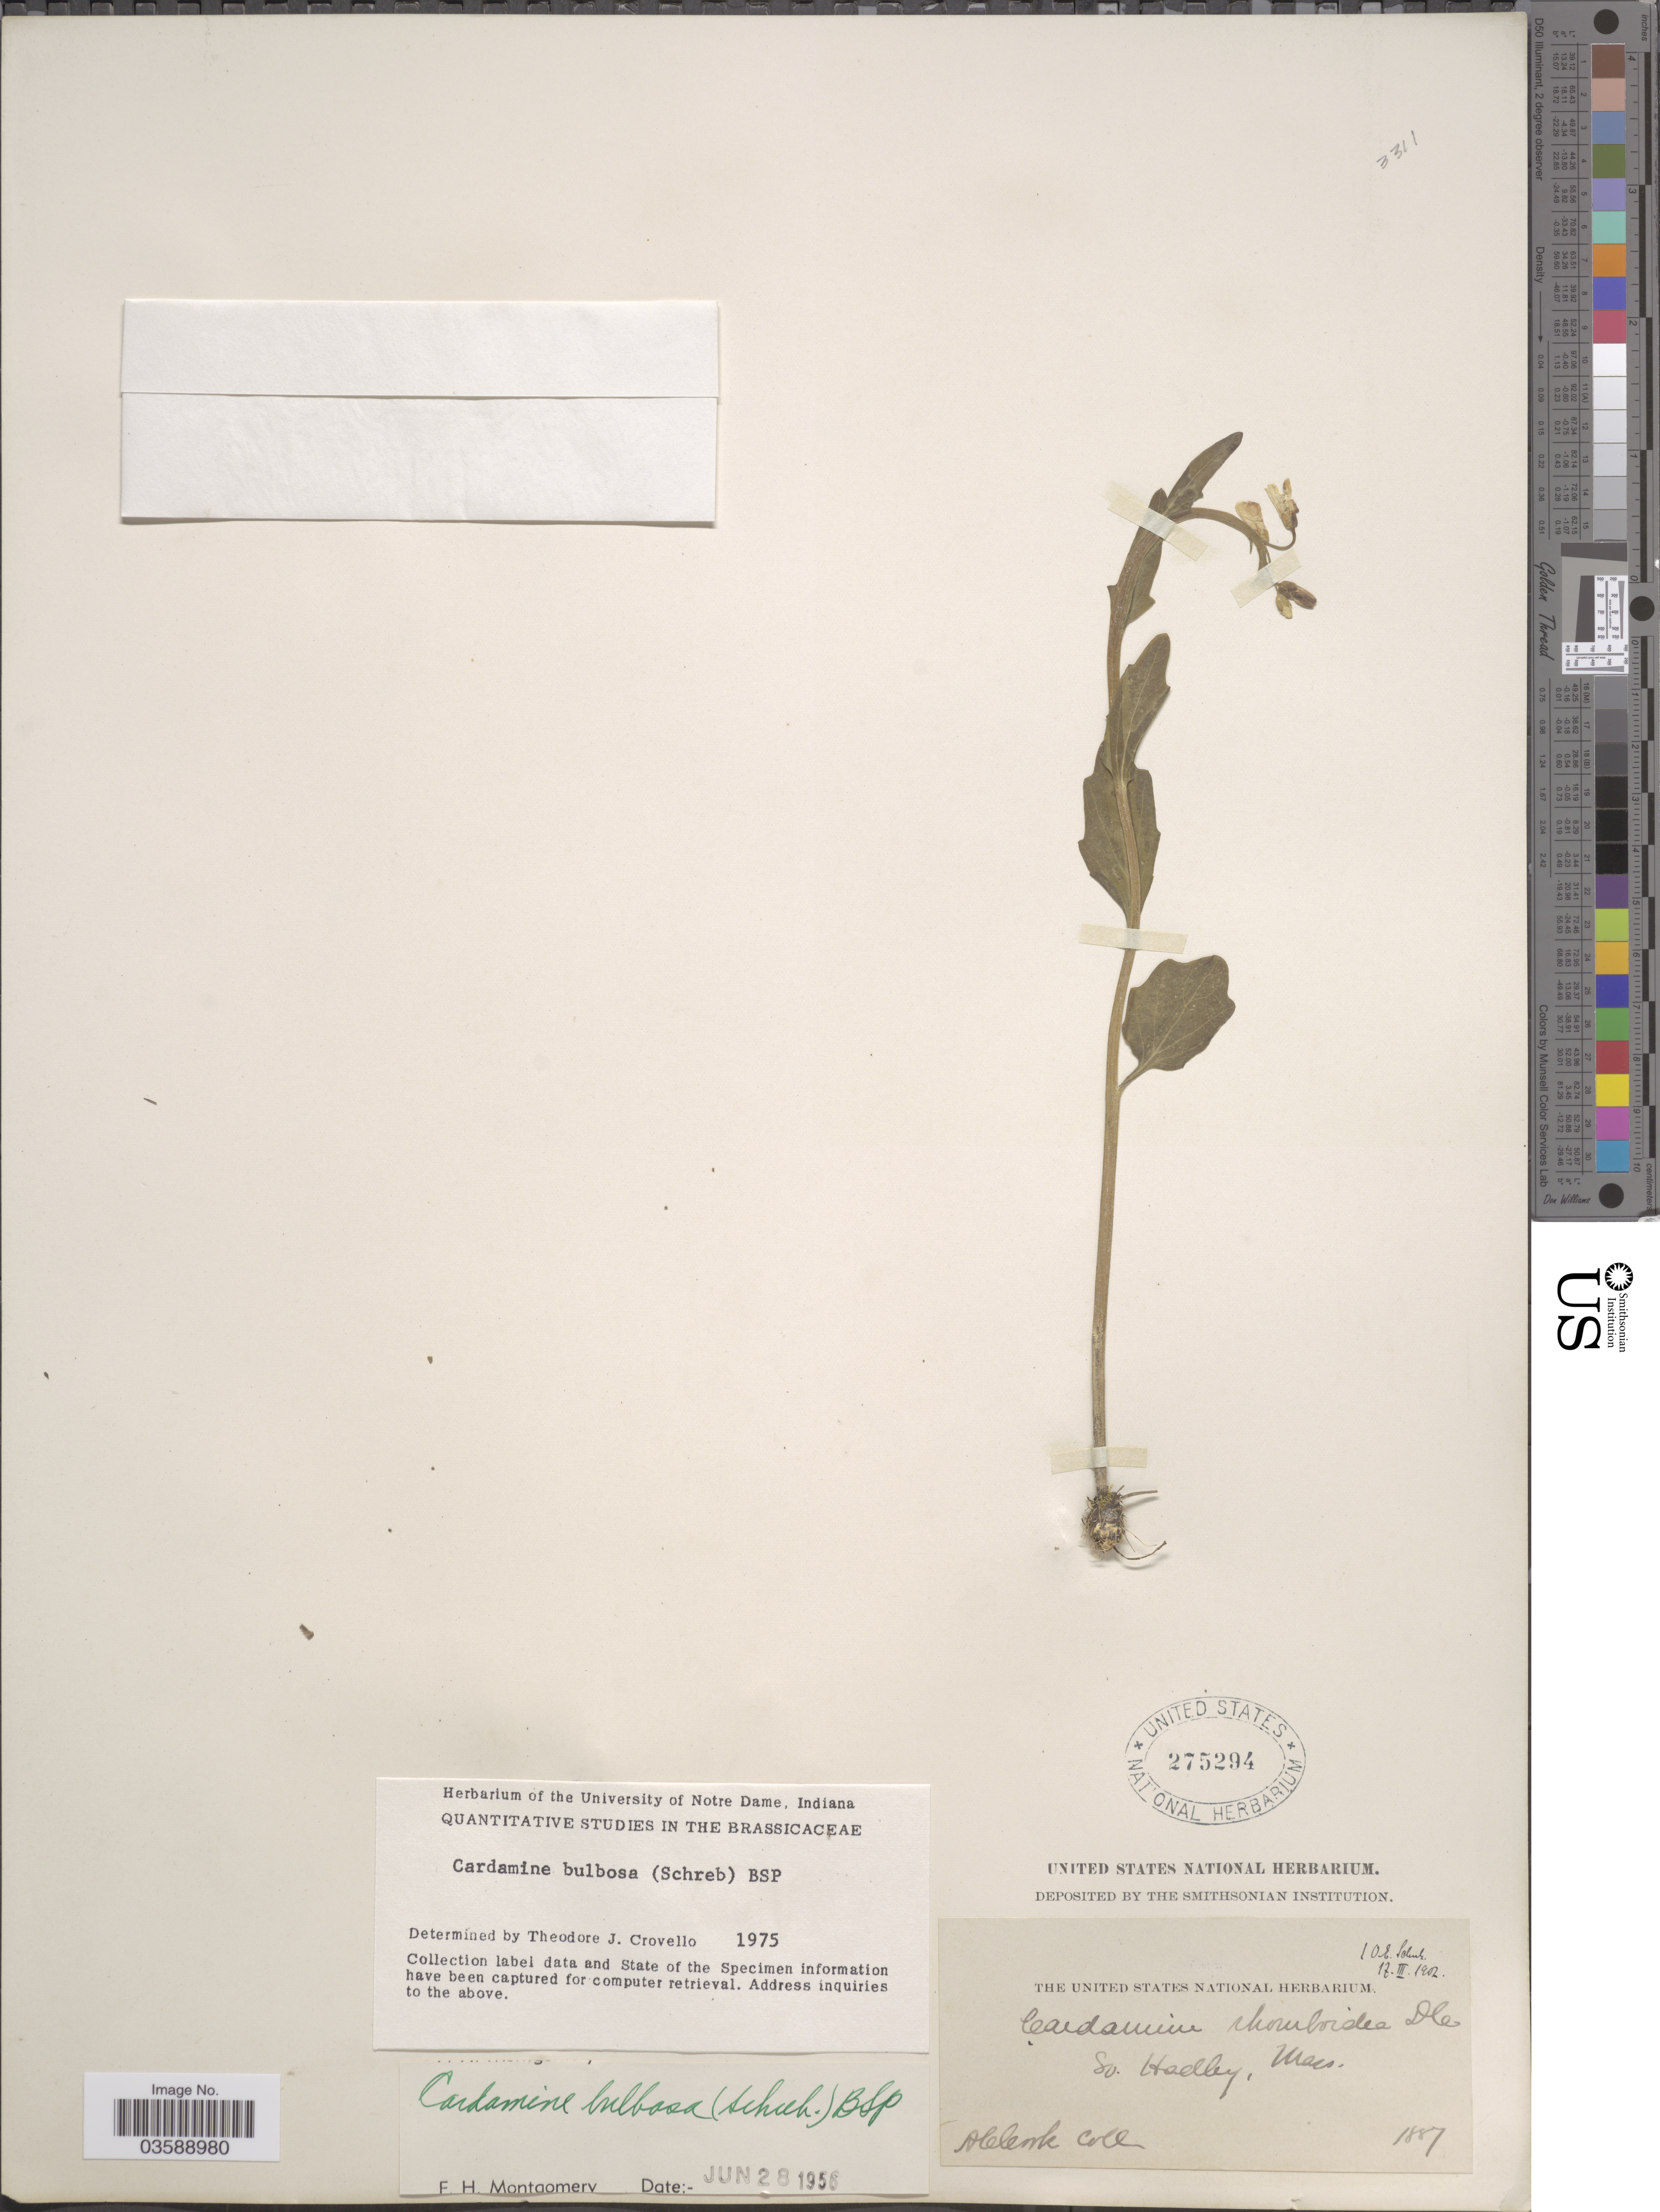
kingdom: Plantae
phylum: Tracheophyta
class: Magnoliopsida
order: Brassicales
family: Brassicaceae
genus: Cardamine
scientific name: Cardamine bulbosa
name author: (Schreb. ex Muhl.) Britton et al.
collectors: A. Cook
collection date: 1887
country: United States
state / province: Massachusetts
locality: So. Hadley.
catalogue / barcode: US 275294